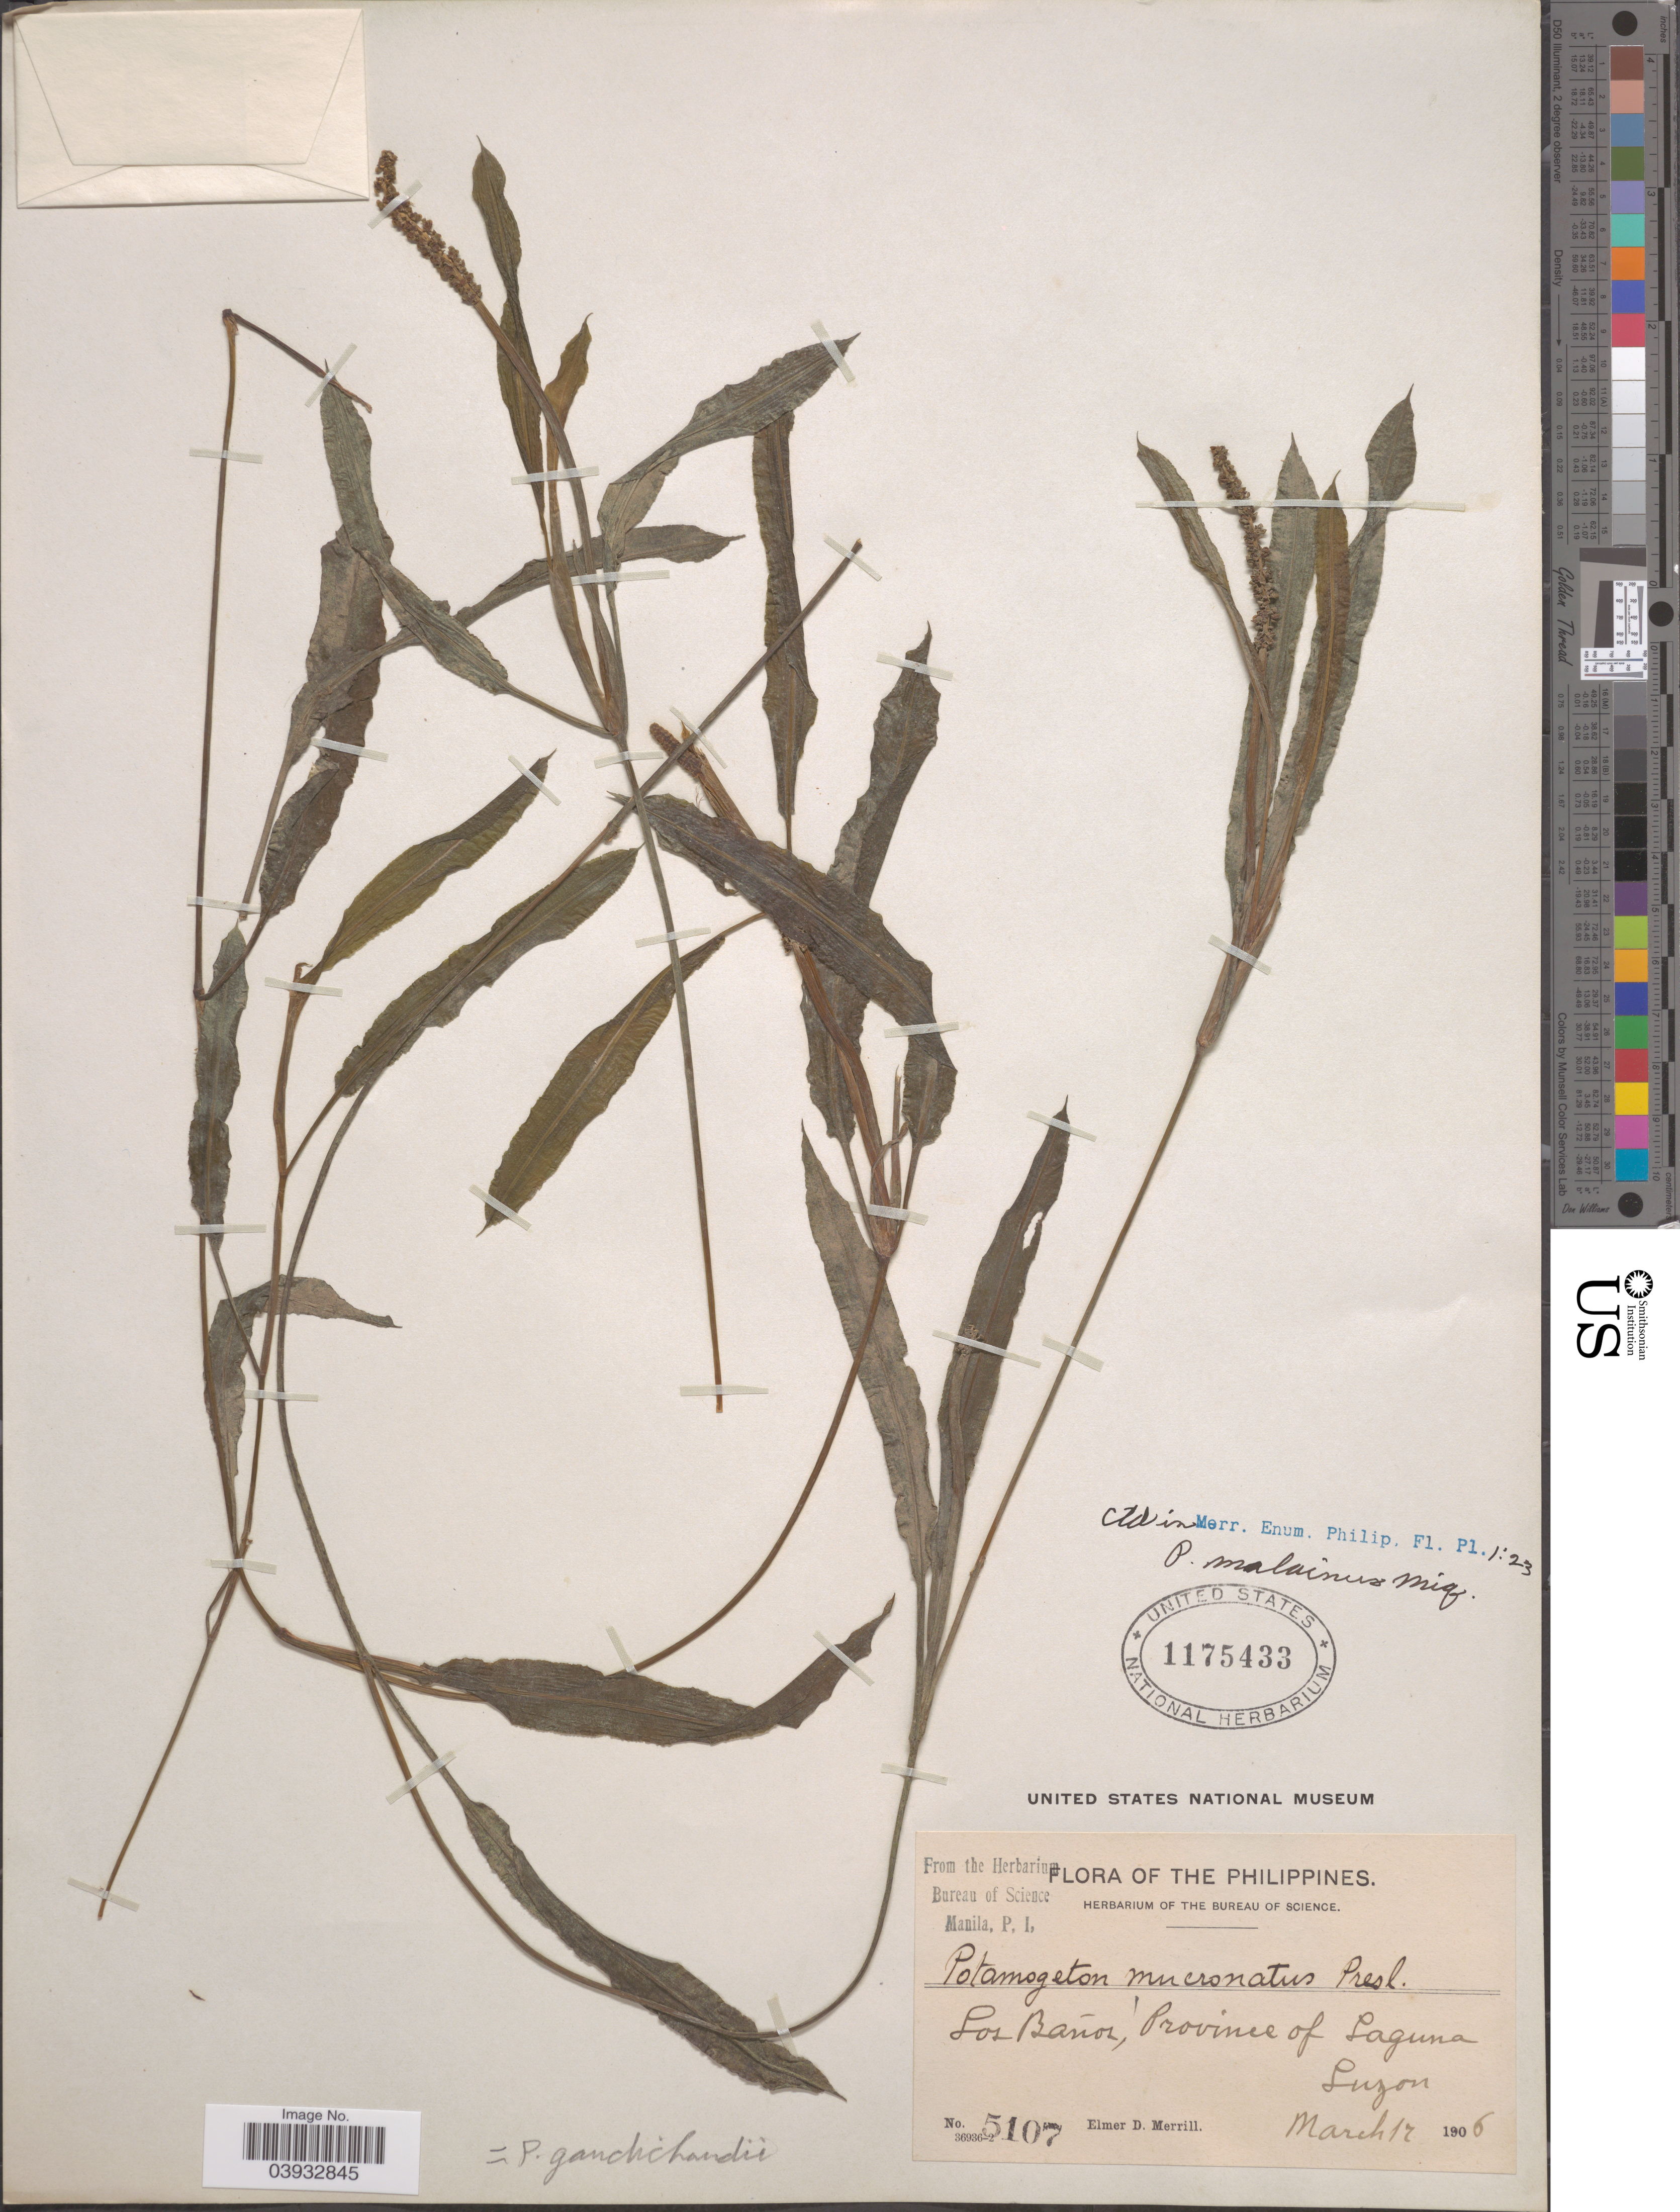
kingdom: Plantae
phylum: Tracheophyta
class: Liliopsida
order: Alismatales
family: Potamogetonaceae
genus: Potamogeton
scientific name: Potamogeton malaianus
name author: Miq.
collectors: E. D. Merrill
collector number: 5107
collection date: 1906-03-17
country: Philippines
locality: Los Baños, Province of Laguna, Luzon.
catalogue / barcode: US 1175433